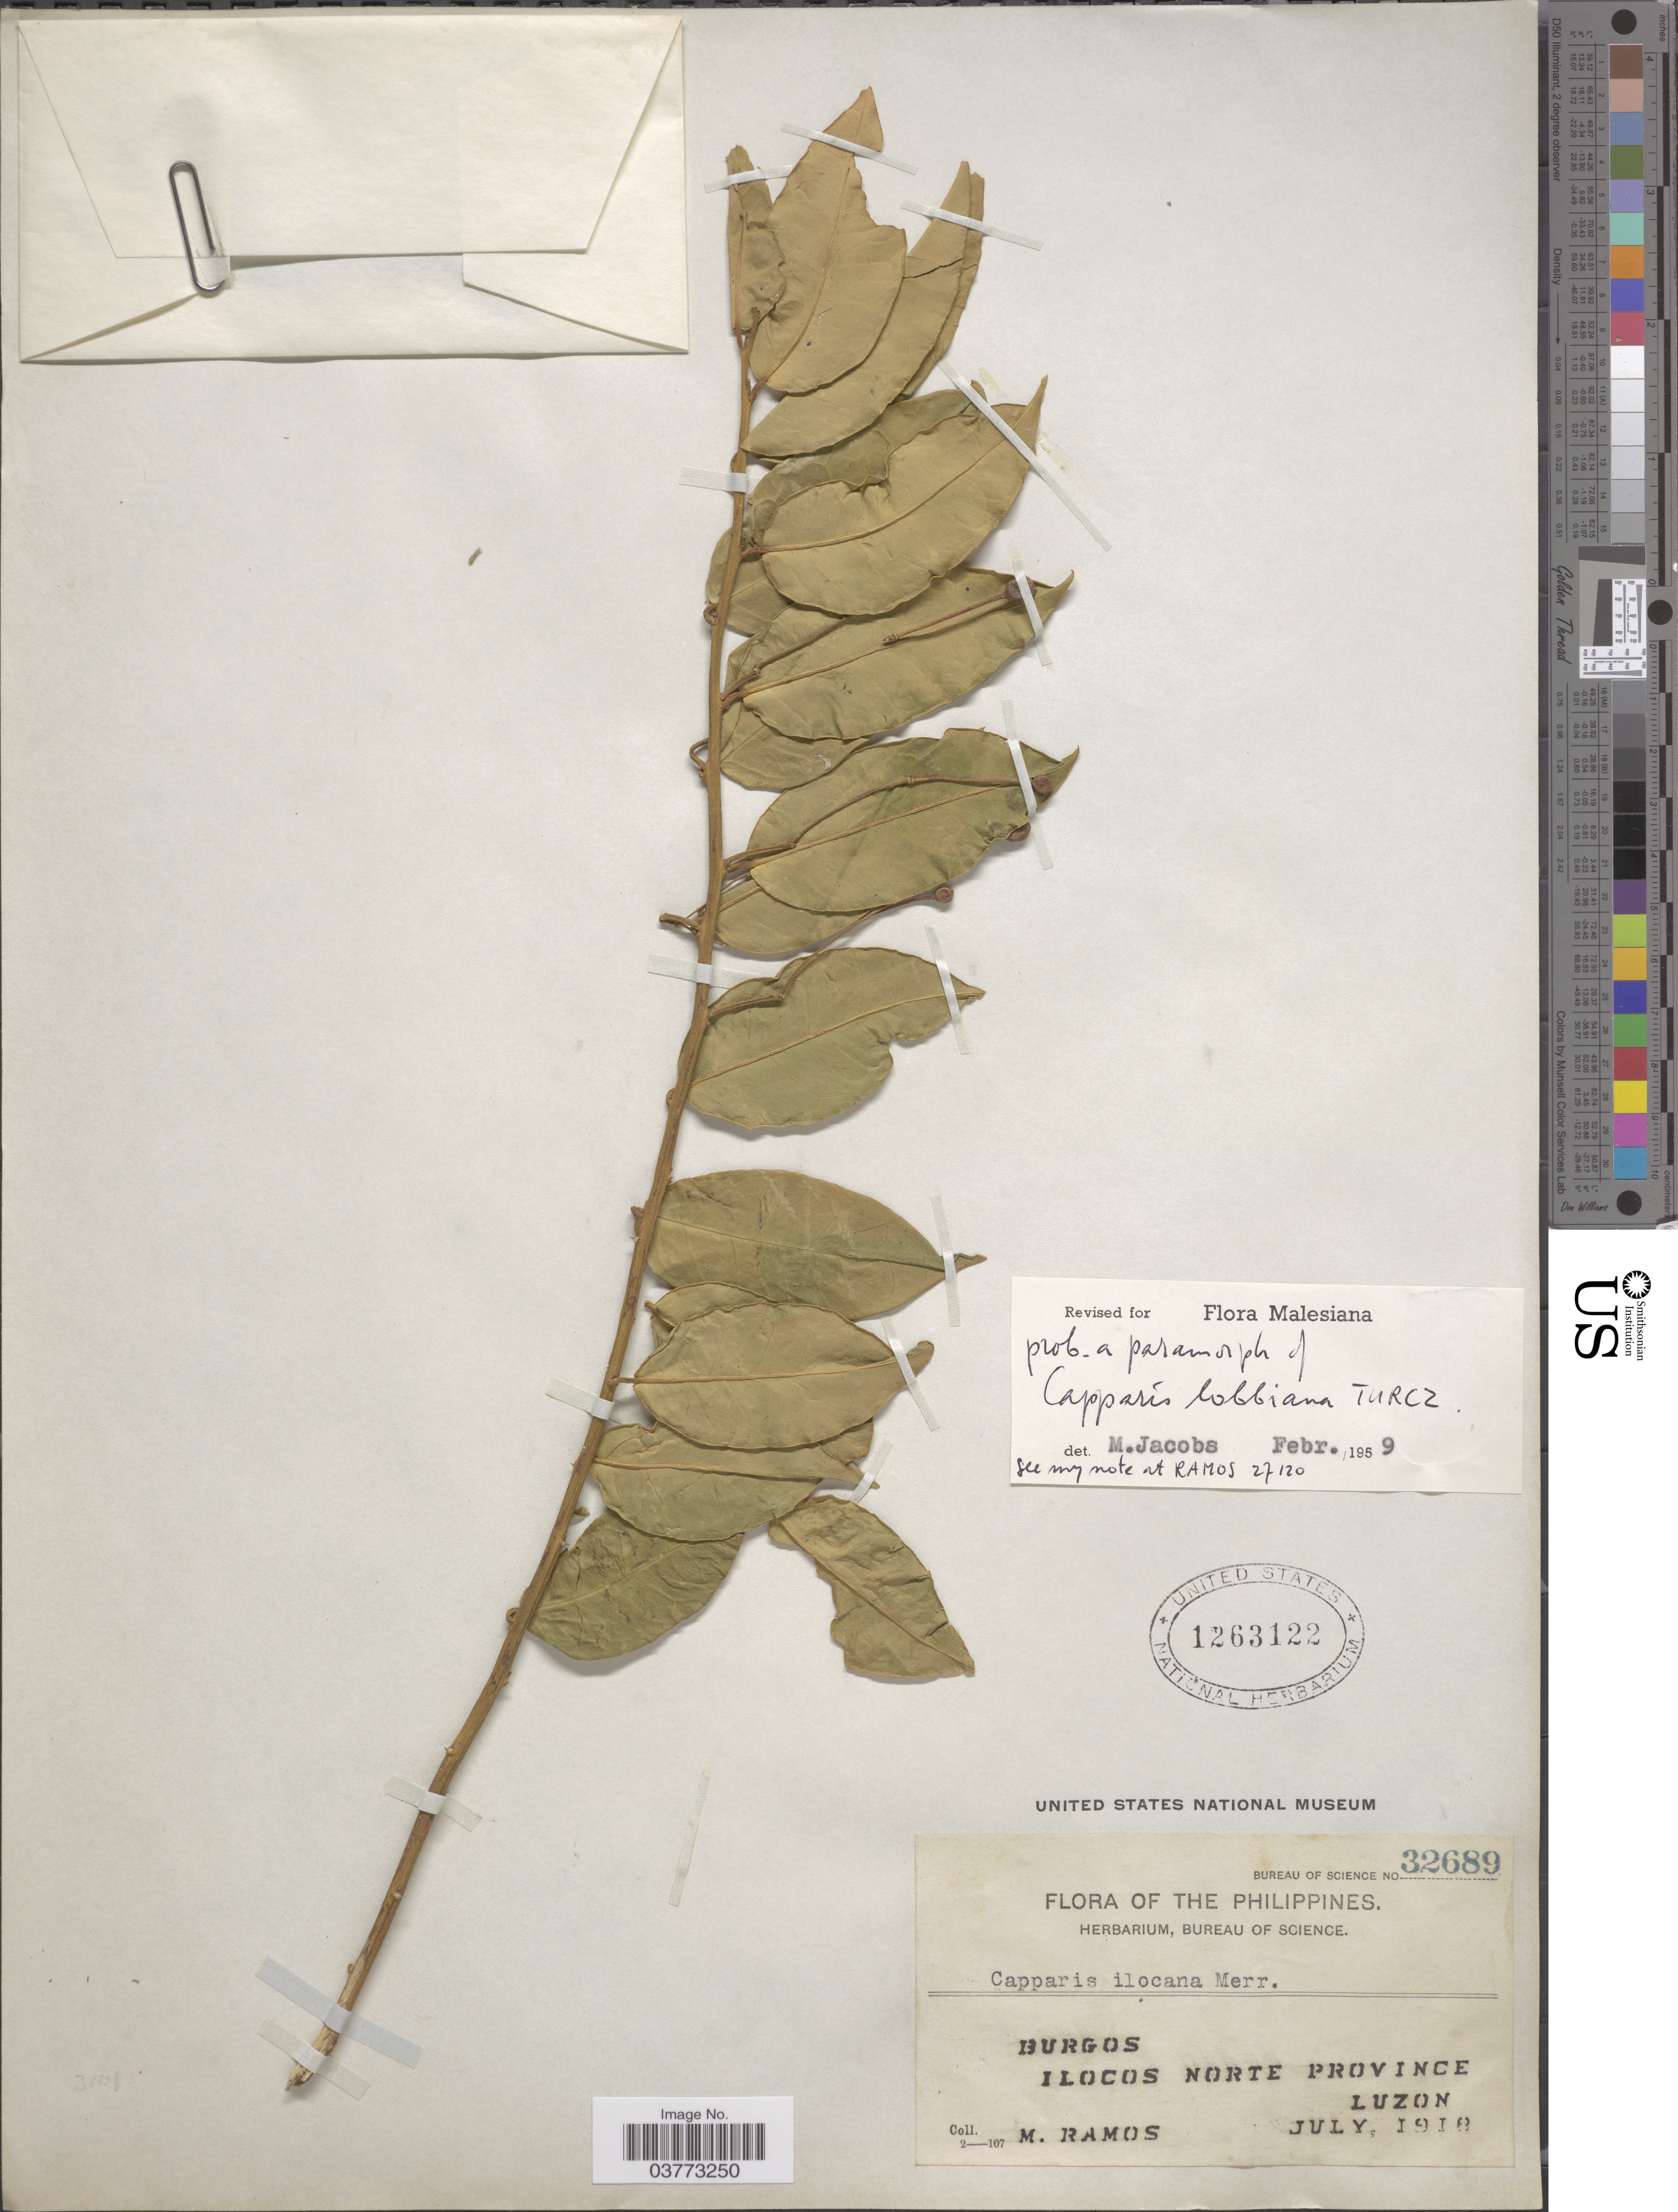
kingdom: Plantae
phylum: Tracheophyta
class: Magnoliopsida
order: Brassicales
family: Capparaceae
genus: Capparis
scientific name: Capparis lobbiana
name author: Turcz.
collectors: M. Ramos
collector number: Bureau of Science 32689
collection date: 1918-07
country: Philippines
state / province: Ilocos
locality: The Philippines. Burgos. Ilocos Norte Province. Luzon.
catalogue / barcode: US 1263122